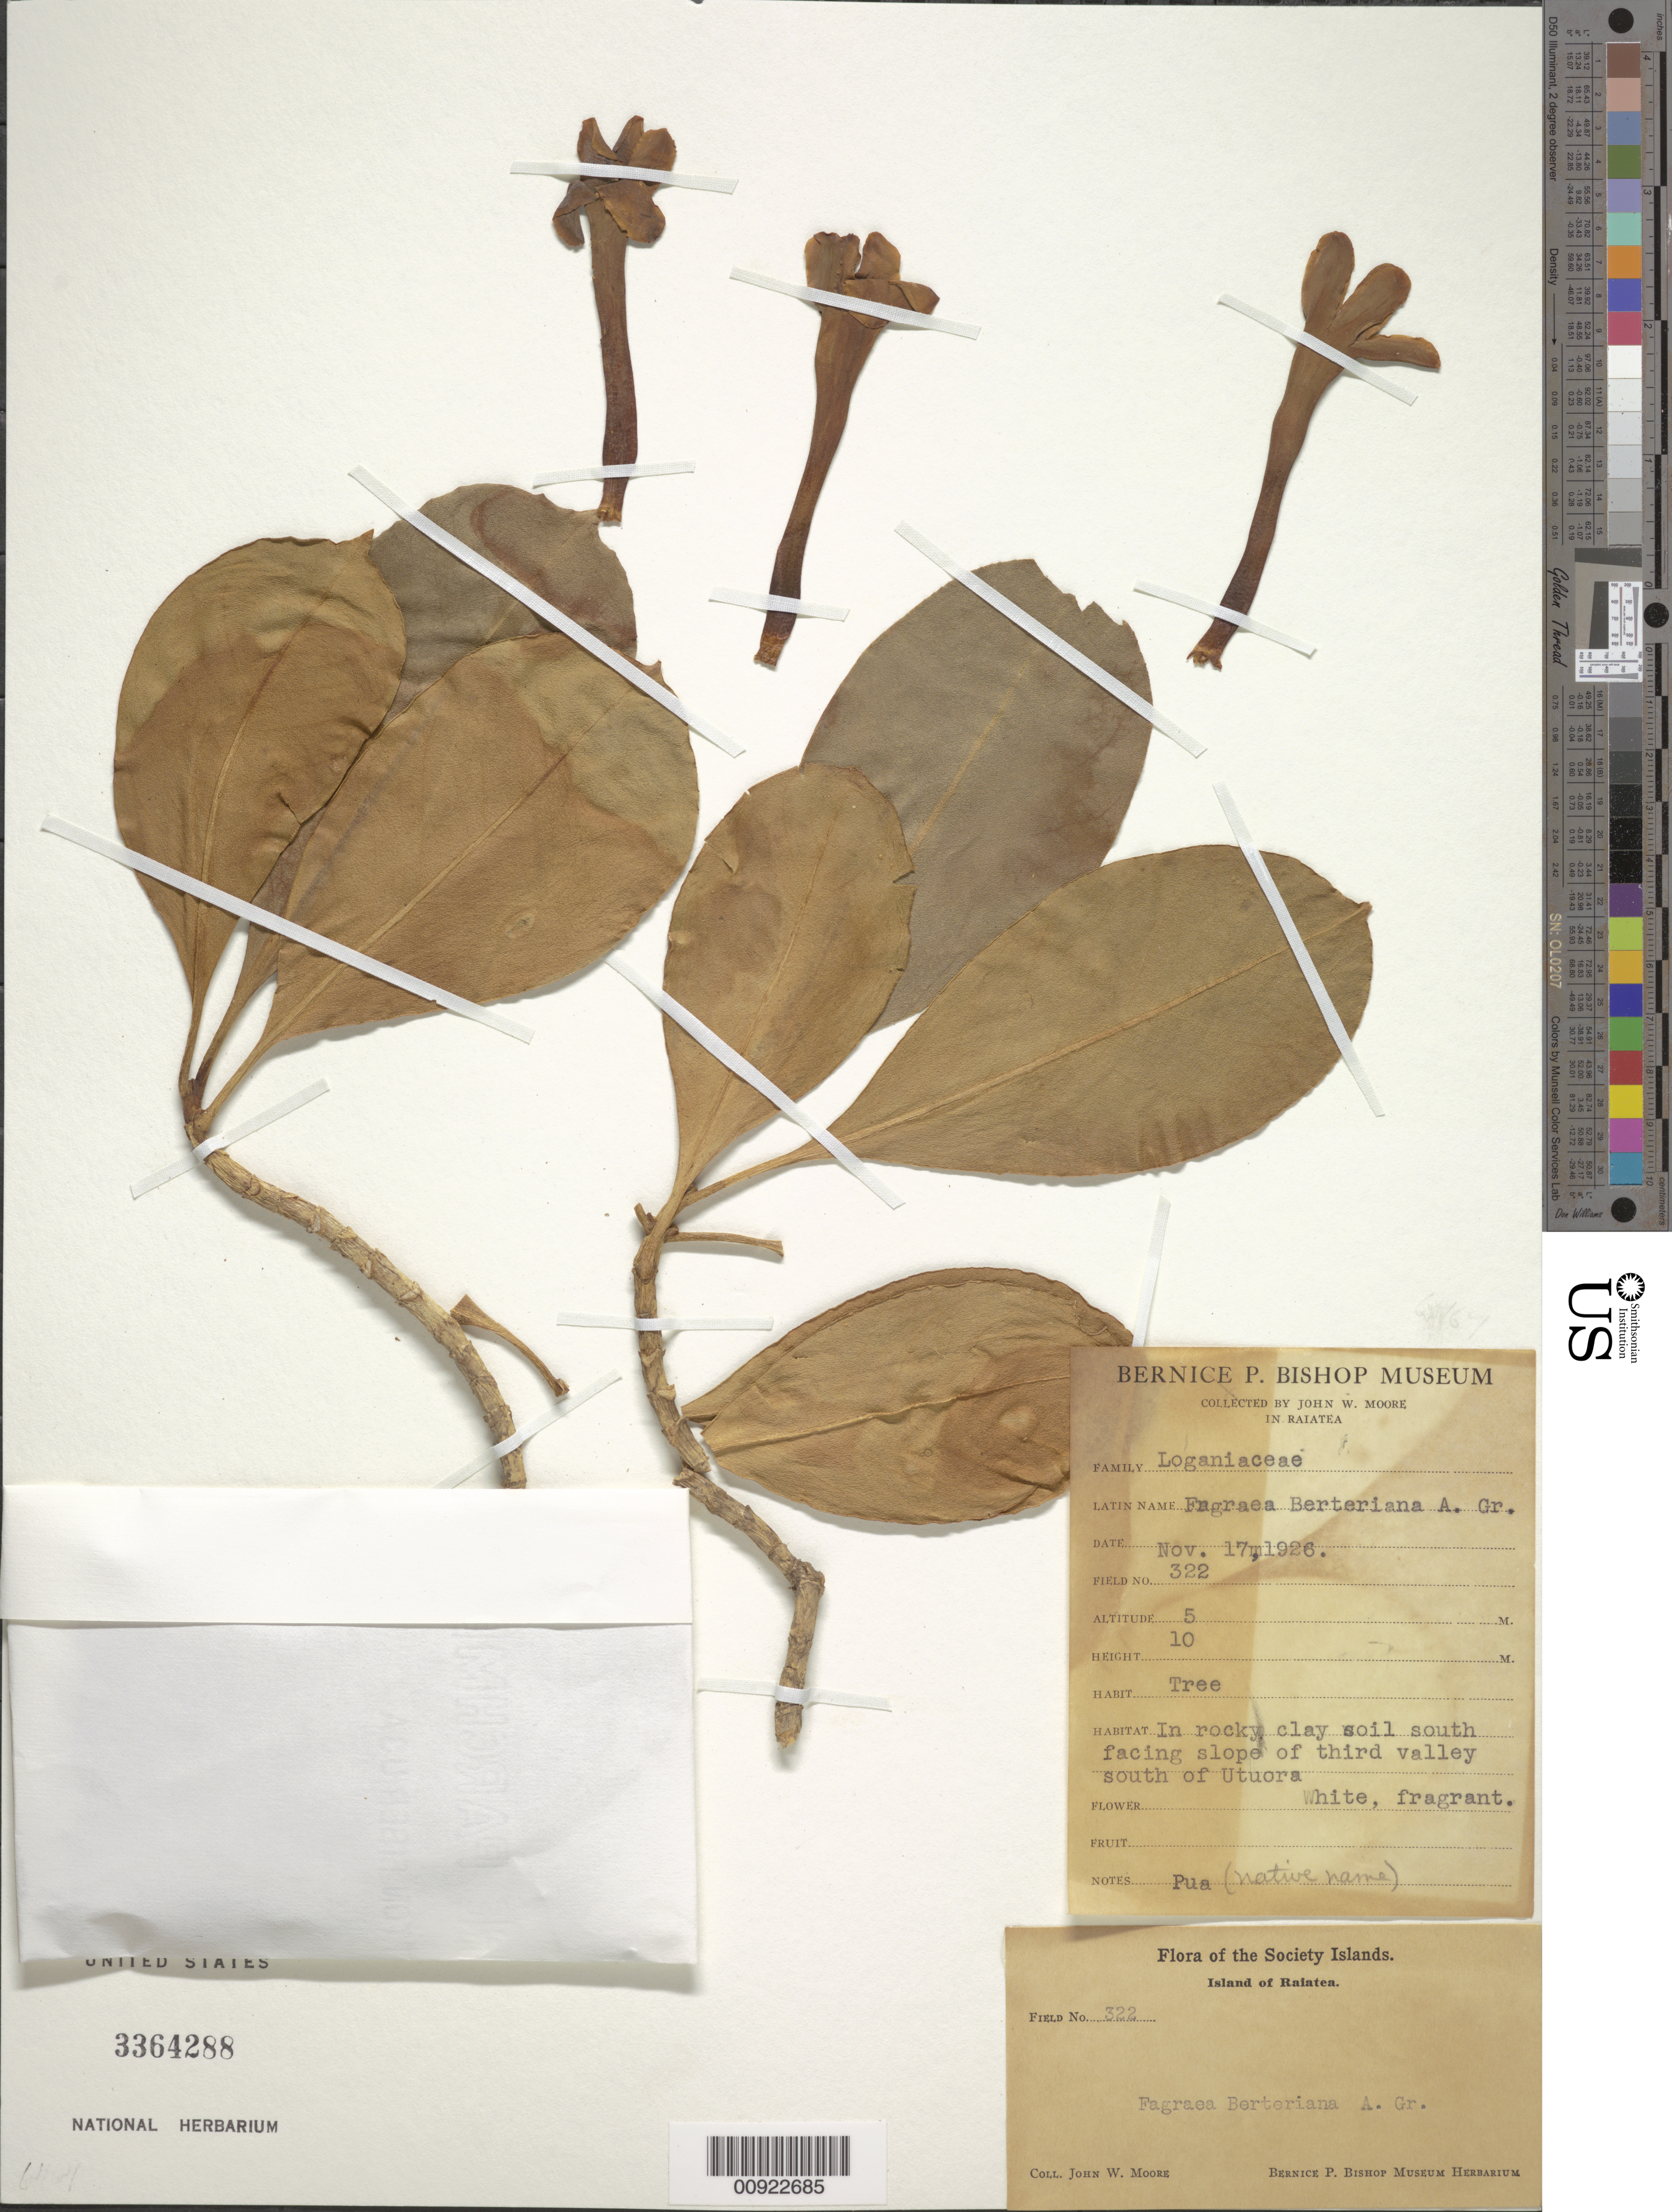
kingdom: Plantae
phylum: Tracheophyta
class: Magnoliopsida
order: Gentianales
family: Gentianaceae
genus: Fagraea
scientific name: Fagraea berteroana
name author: A. Gray ex Benth.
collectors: J. Moore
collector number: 322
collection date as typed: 17 Nov 1926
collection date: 1926-11-17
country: French Polynesia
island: Raiatea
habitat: In rocky clay soil S. facing slope of third valley S. of Utuora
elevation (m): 5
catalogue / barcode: US 3364288